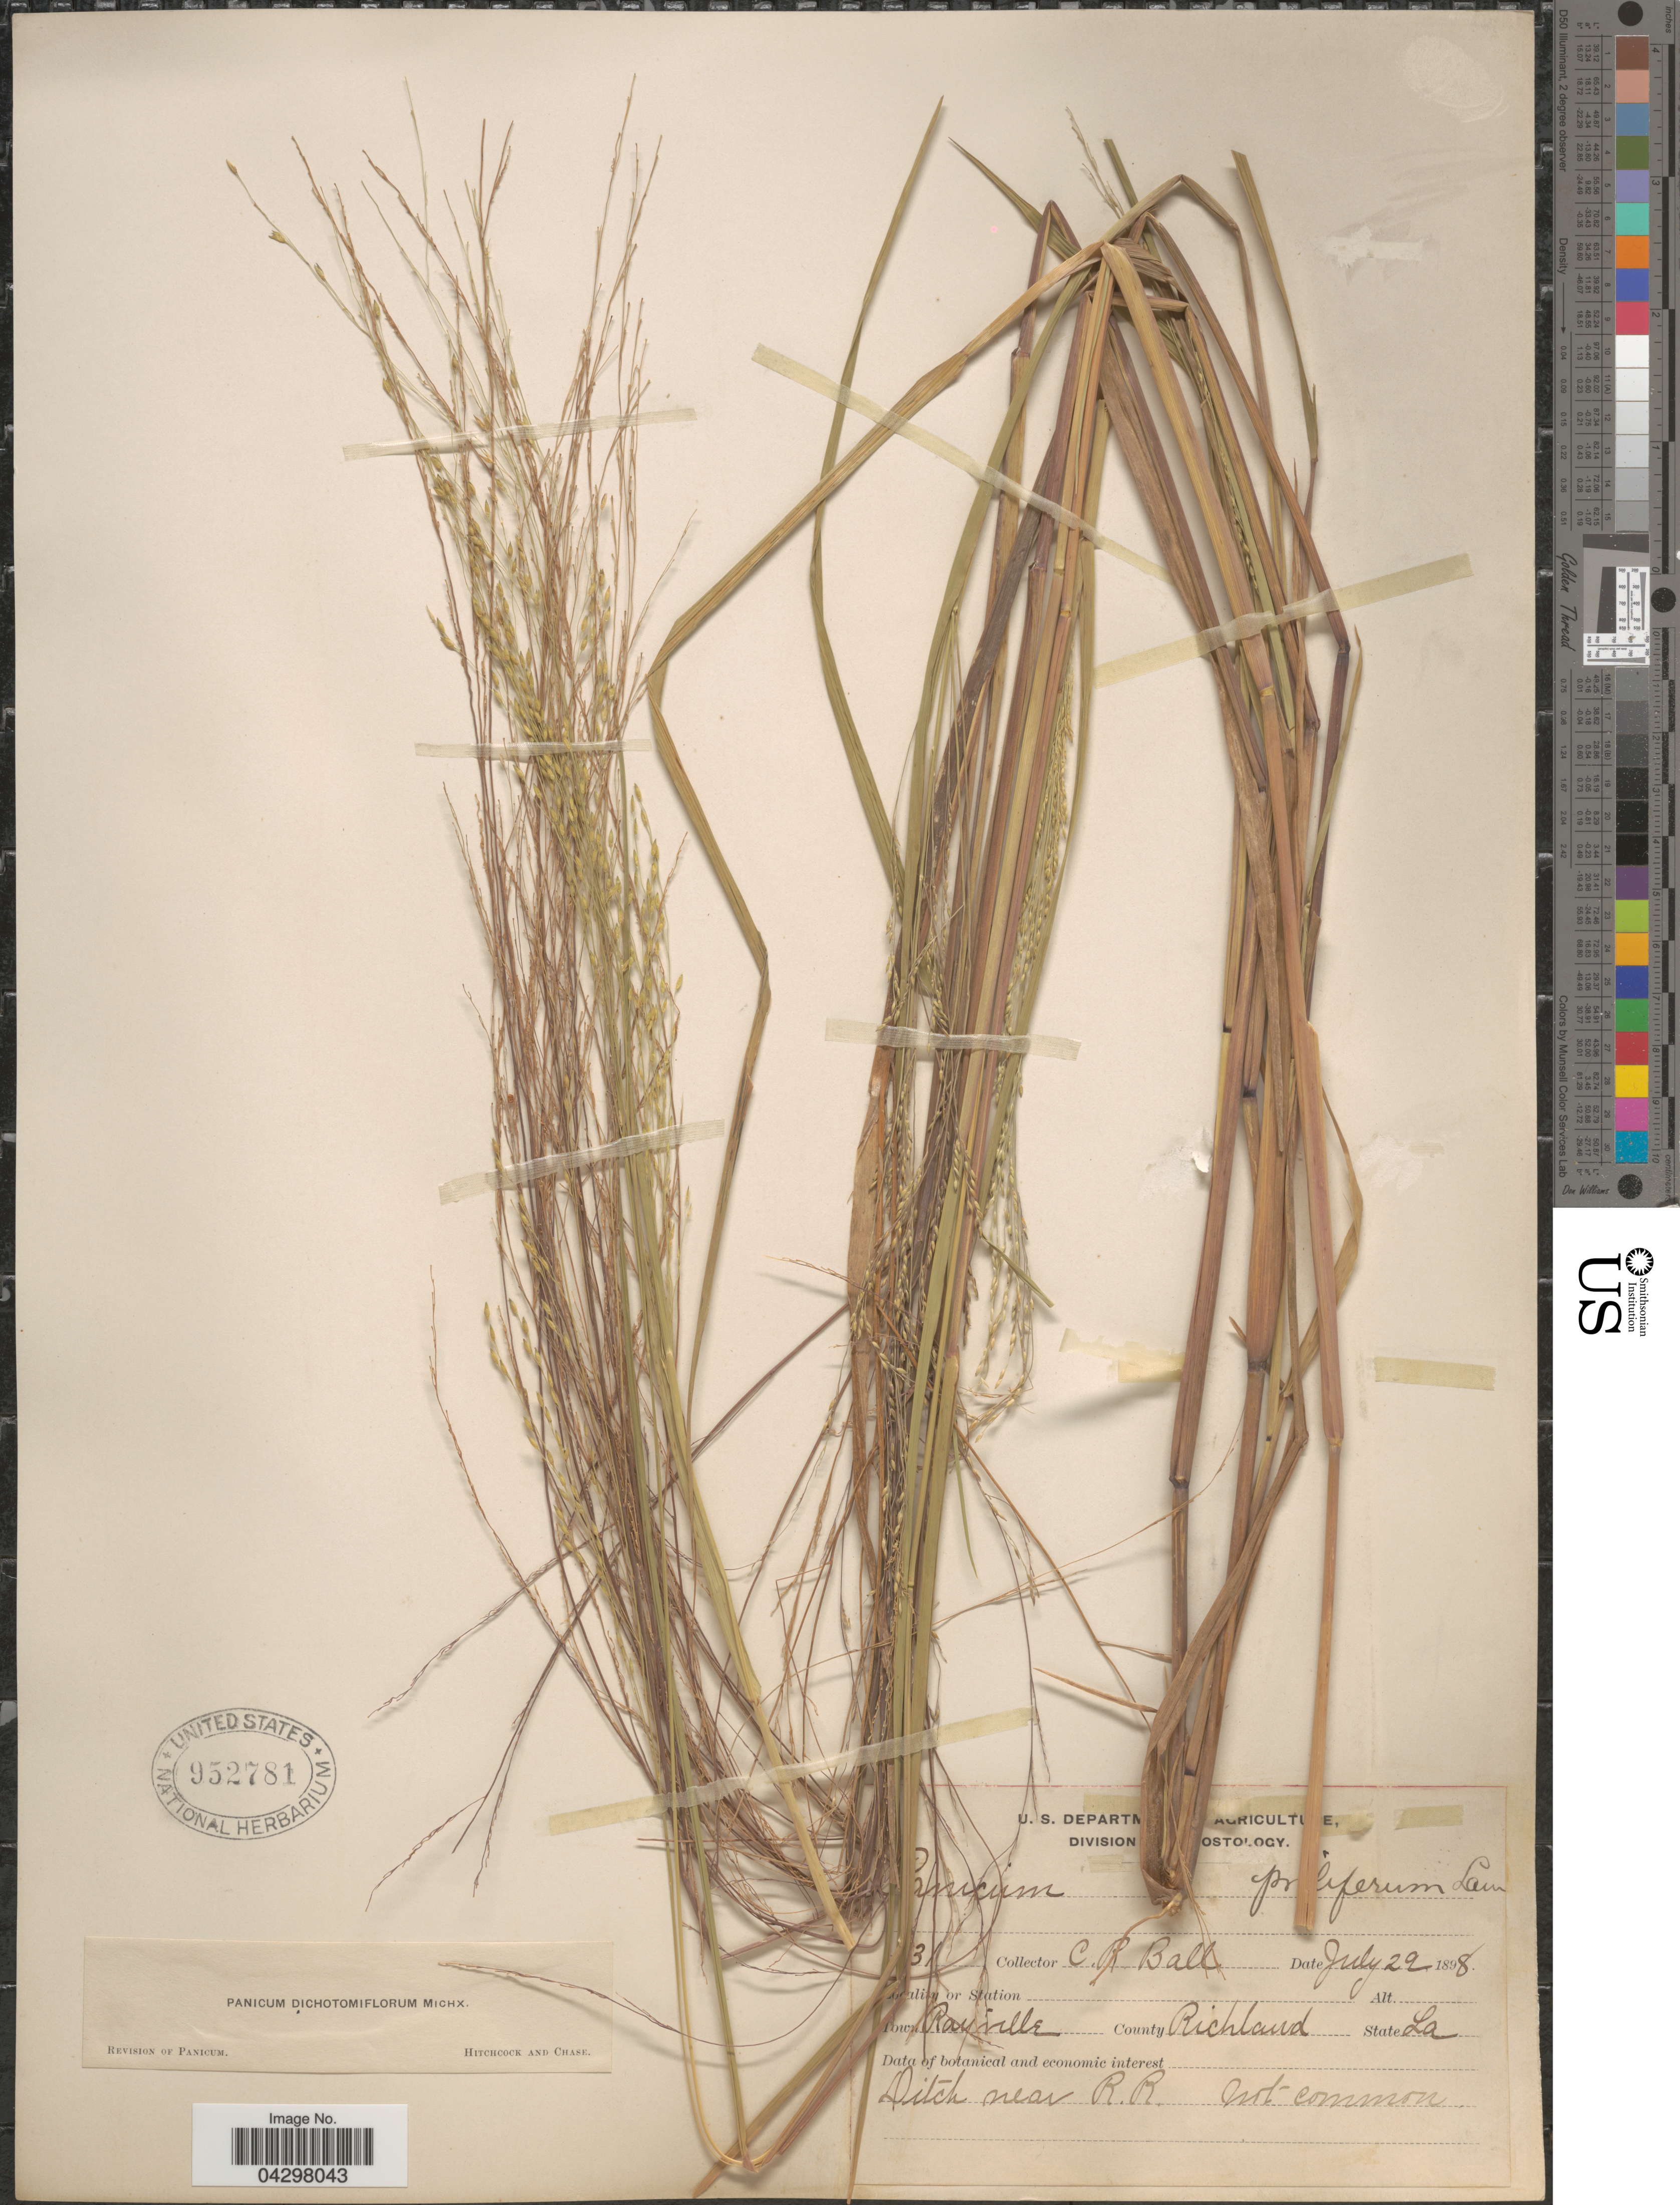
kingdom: Plantae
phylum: Tracheophyta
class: Liliopsida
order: Poales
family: Poaceae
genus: Panicum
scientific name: Panicum dichotomiflorum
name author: Michx.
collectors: C. R. Ball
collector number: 31*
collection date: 1898-07-29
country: United States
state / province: Louisiana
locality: Town Rayville. County Richland. Ditch near R. R.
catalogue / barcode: US 952781